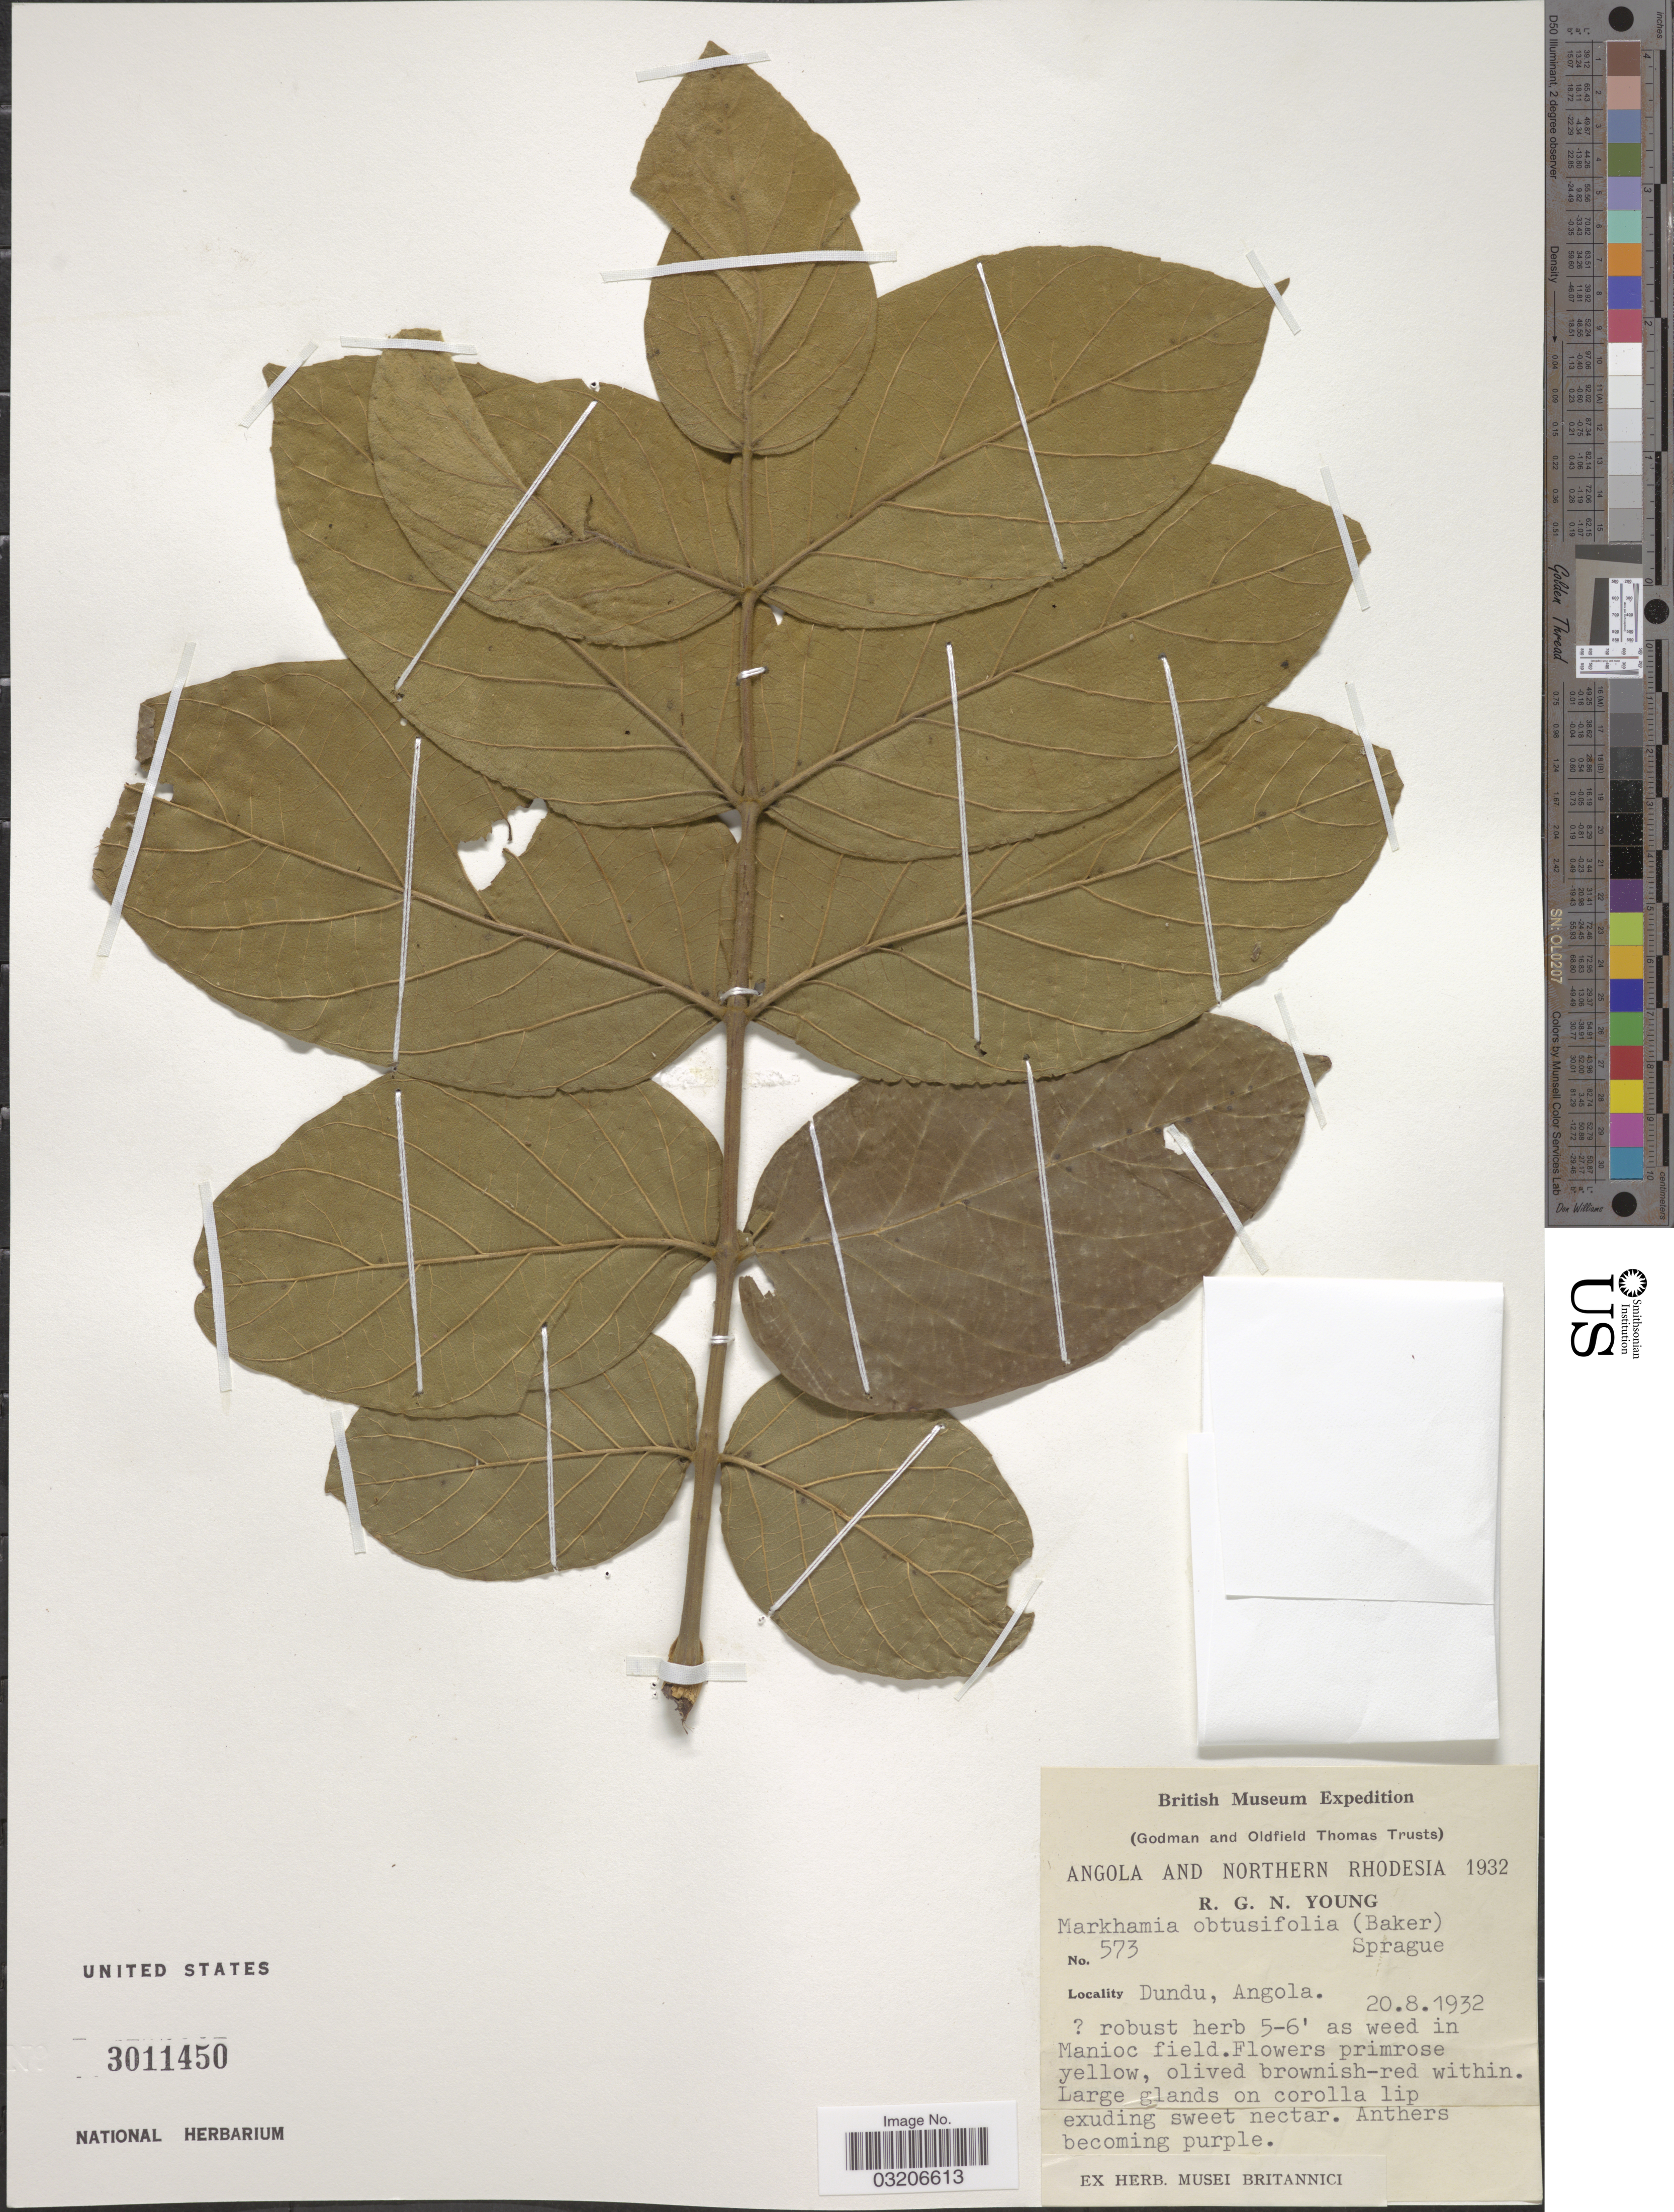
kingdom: Plantae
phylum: Tracheophyta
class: Magnoliopsida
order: Lamiales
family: Bignoniaceae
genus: Markhamia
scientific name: Markhamia obtusifolia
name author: (Baker) Sprague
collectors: R. Young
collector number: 573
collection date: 1932-08-20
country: Angola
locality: Dundu.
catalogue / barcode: US 3011450